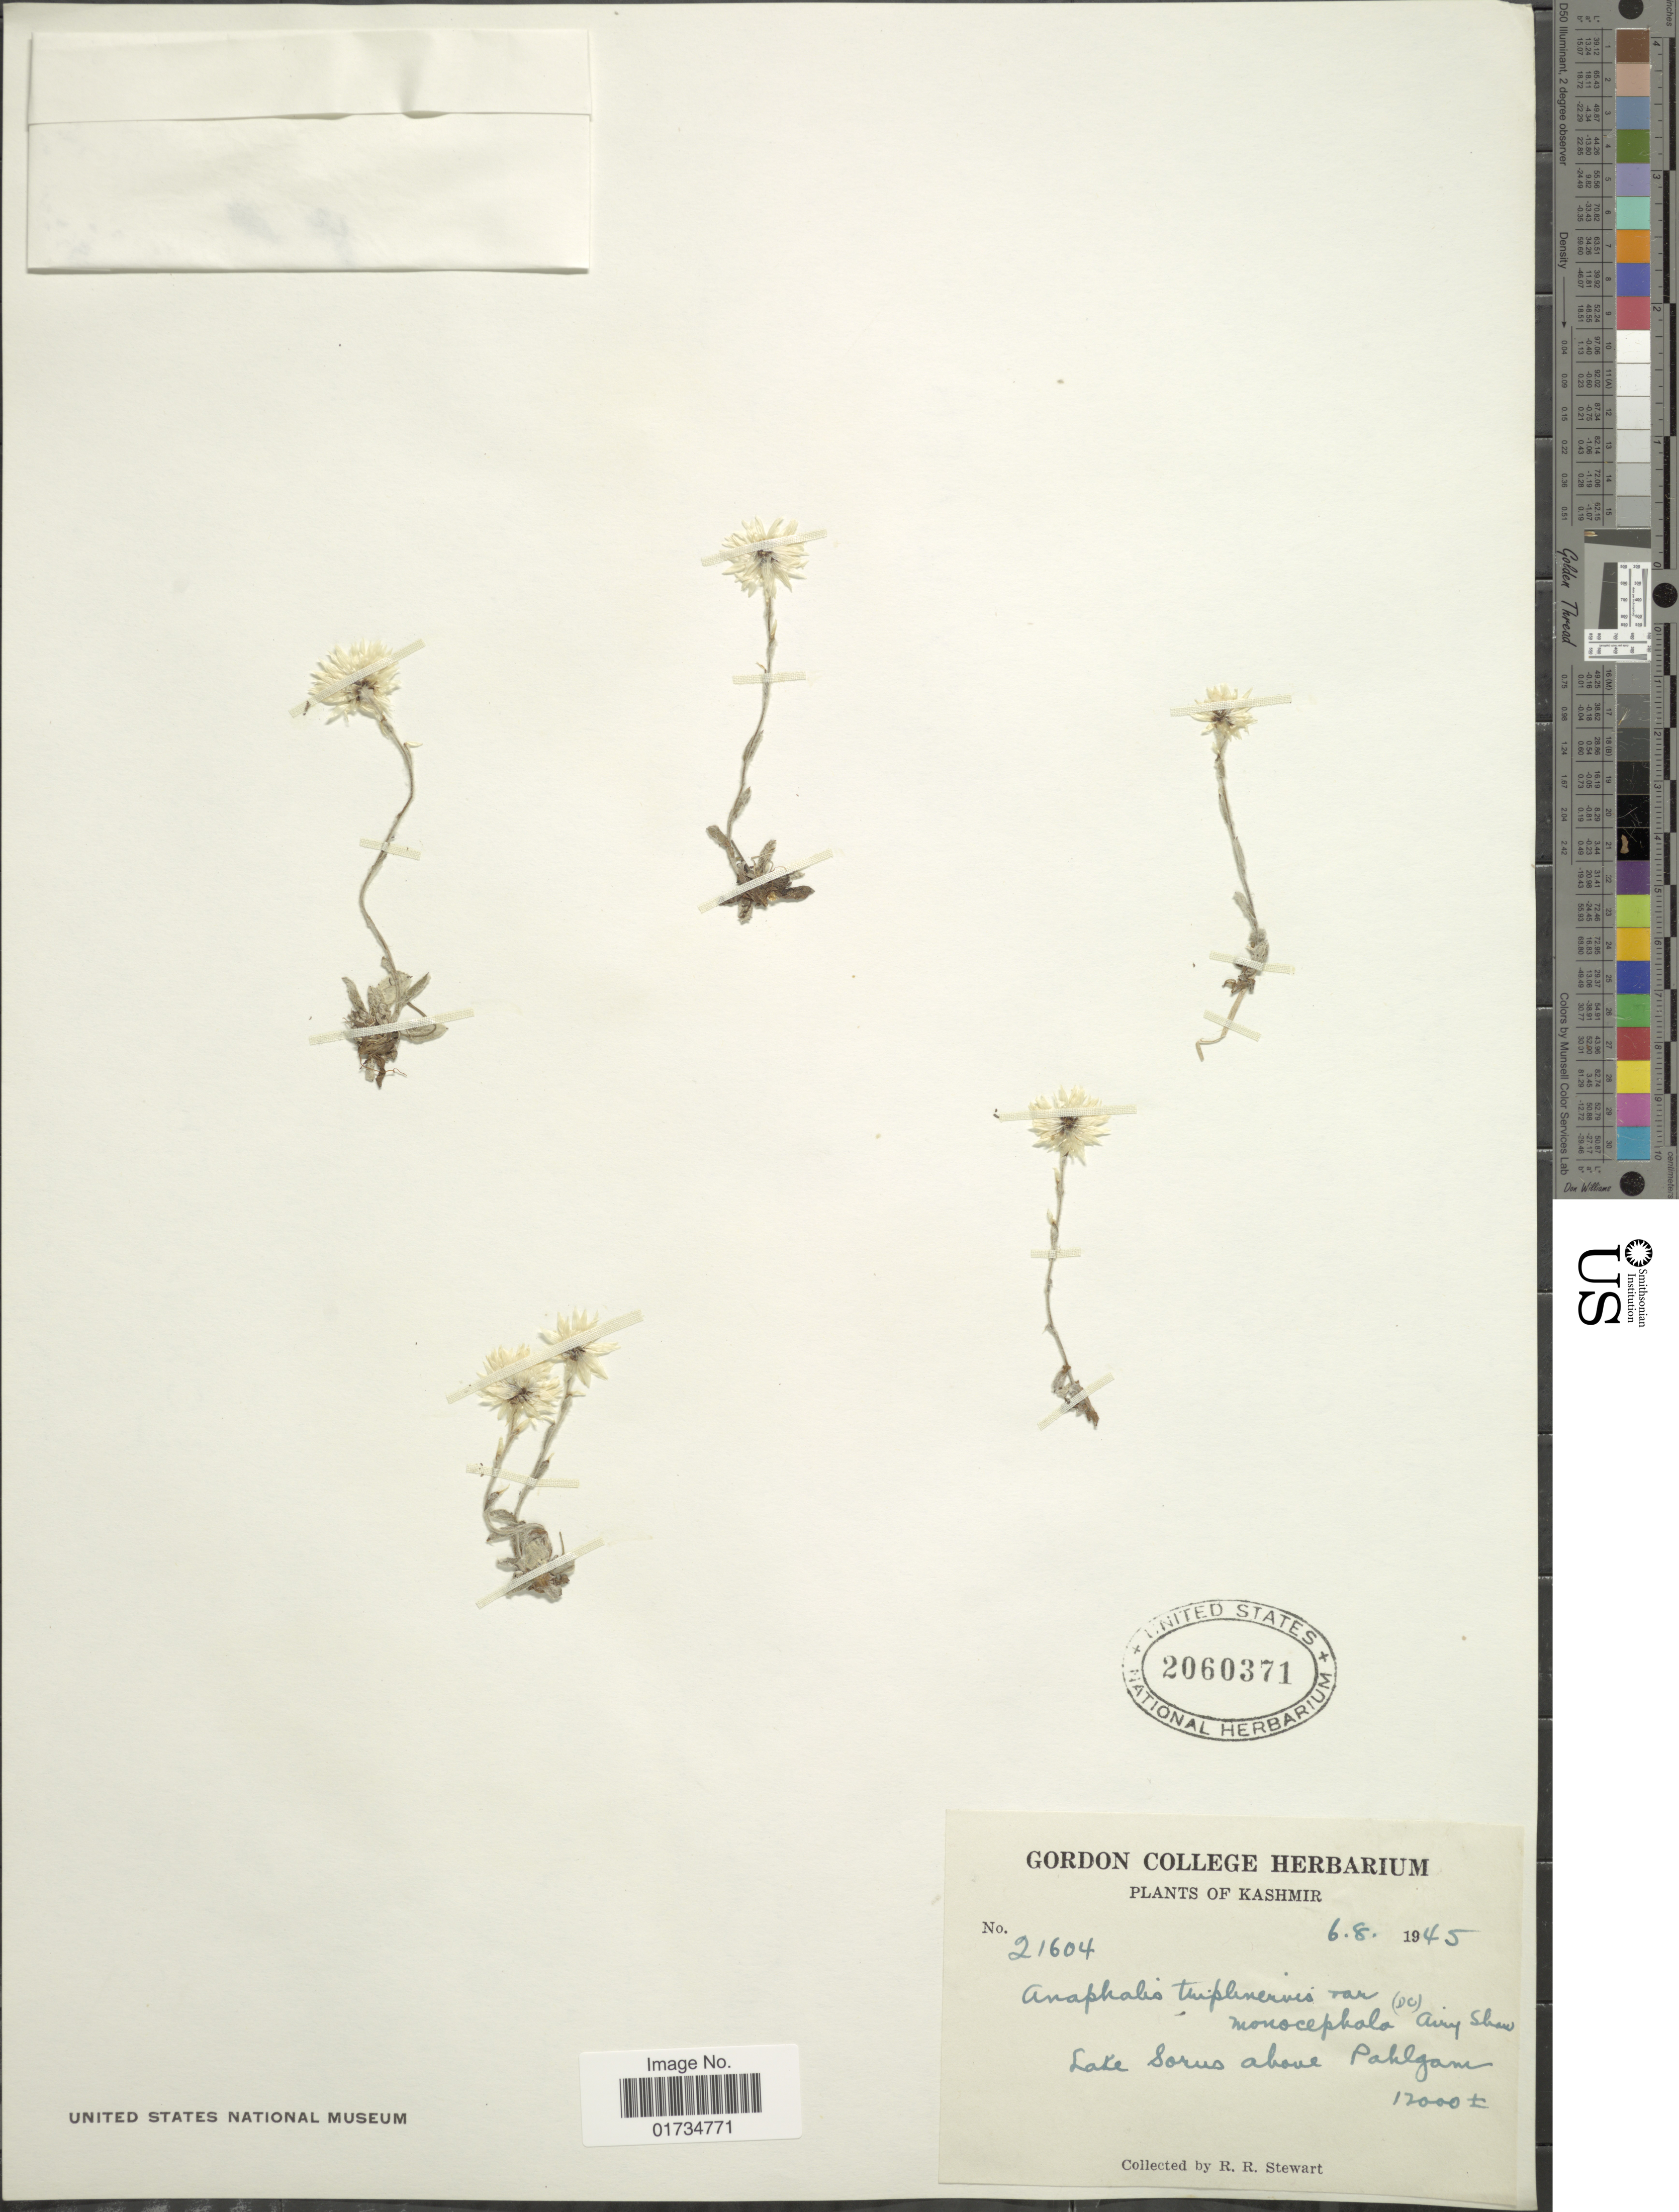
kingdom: Plantae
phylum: Tracheophyta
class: Magnoliopsida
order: Asterales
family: Asteraceae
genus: Anaphalis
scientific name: Anaphalis nubigena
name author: DC.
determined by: Chen, Y. S.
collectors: R. R. Stewart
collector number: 21604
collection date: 1945-08-06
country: India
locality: Kashmir. Lake sorus above Pahlgam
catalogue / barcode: US 2060371